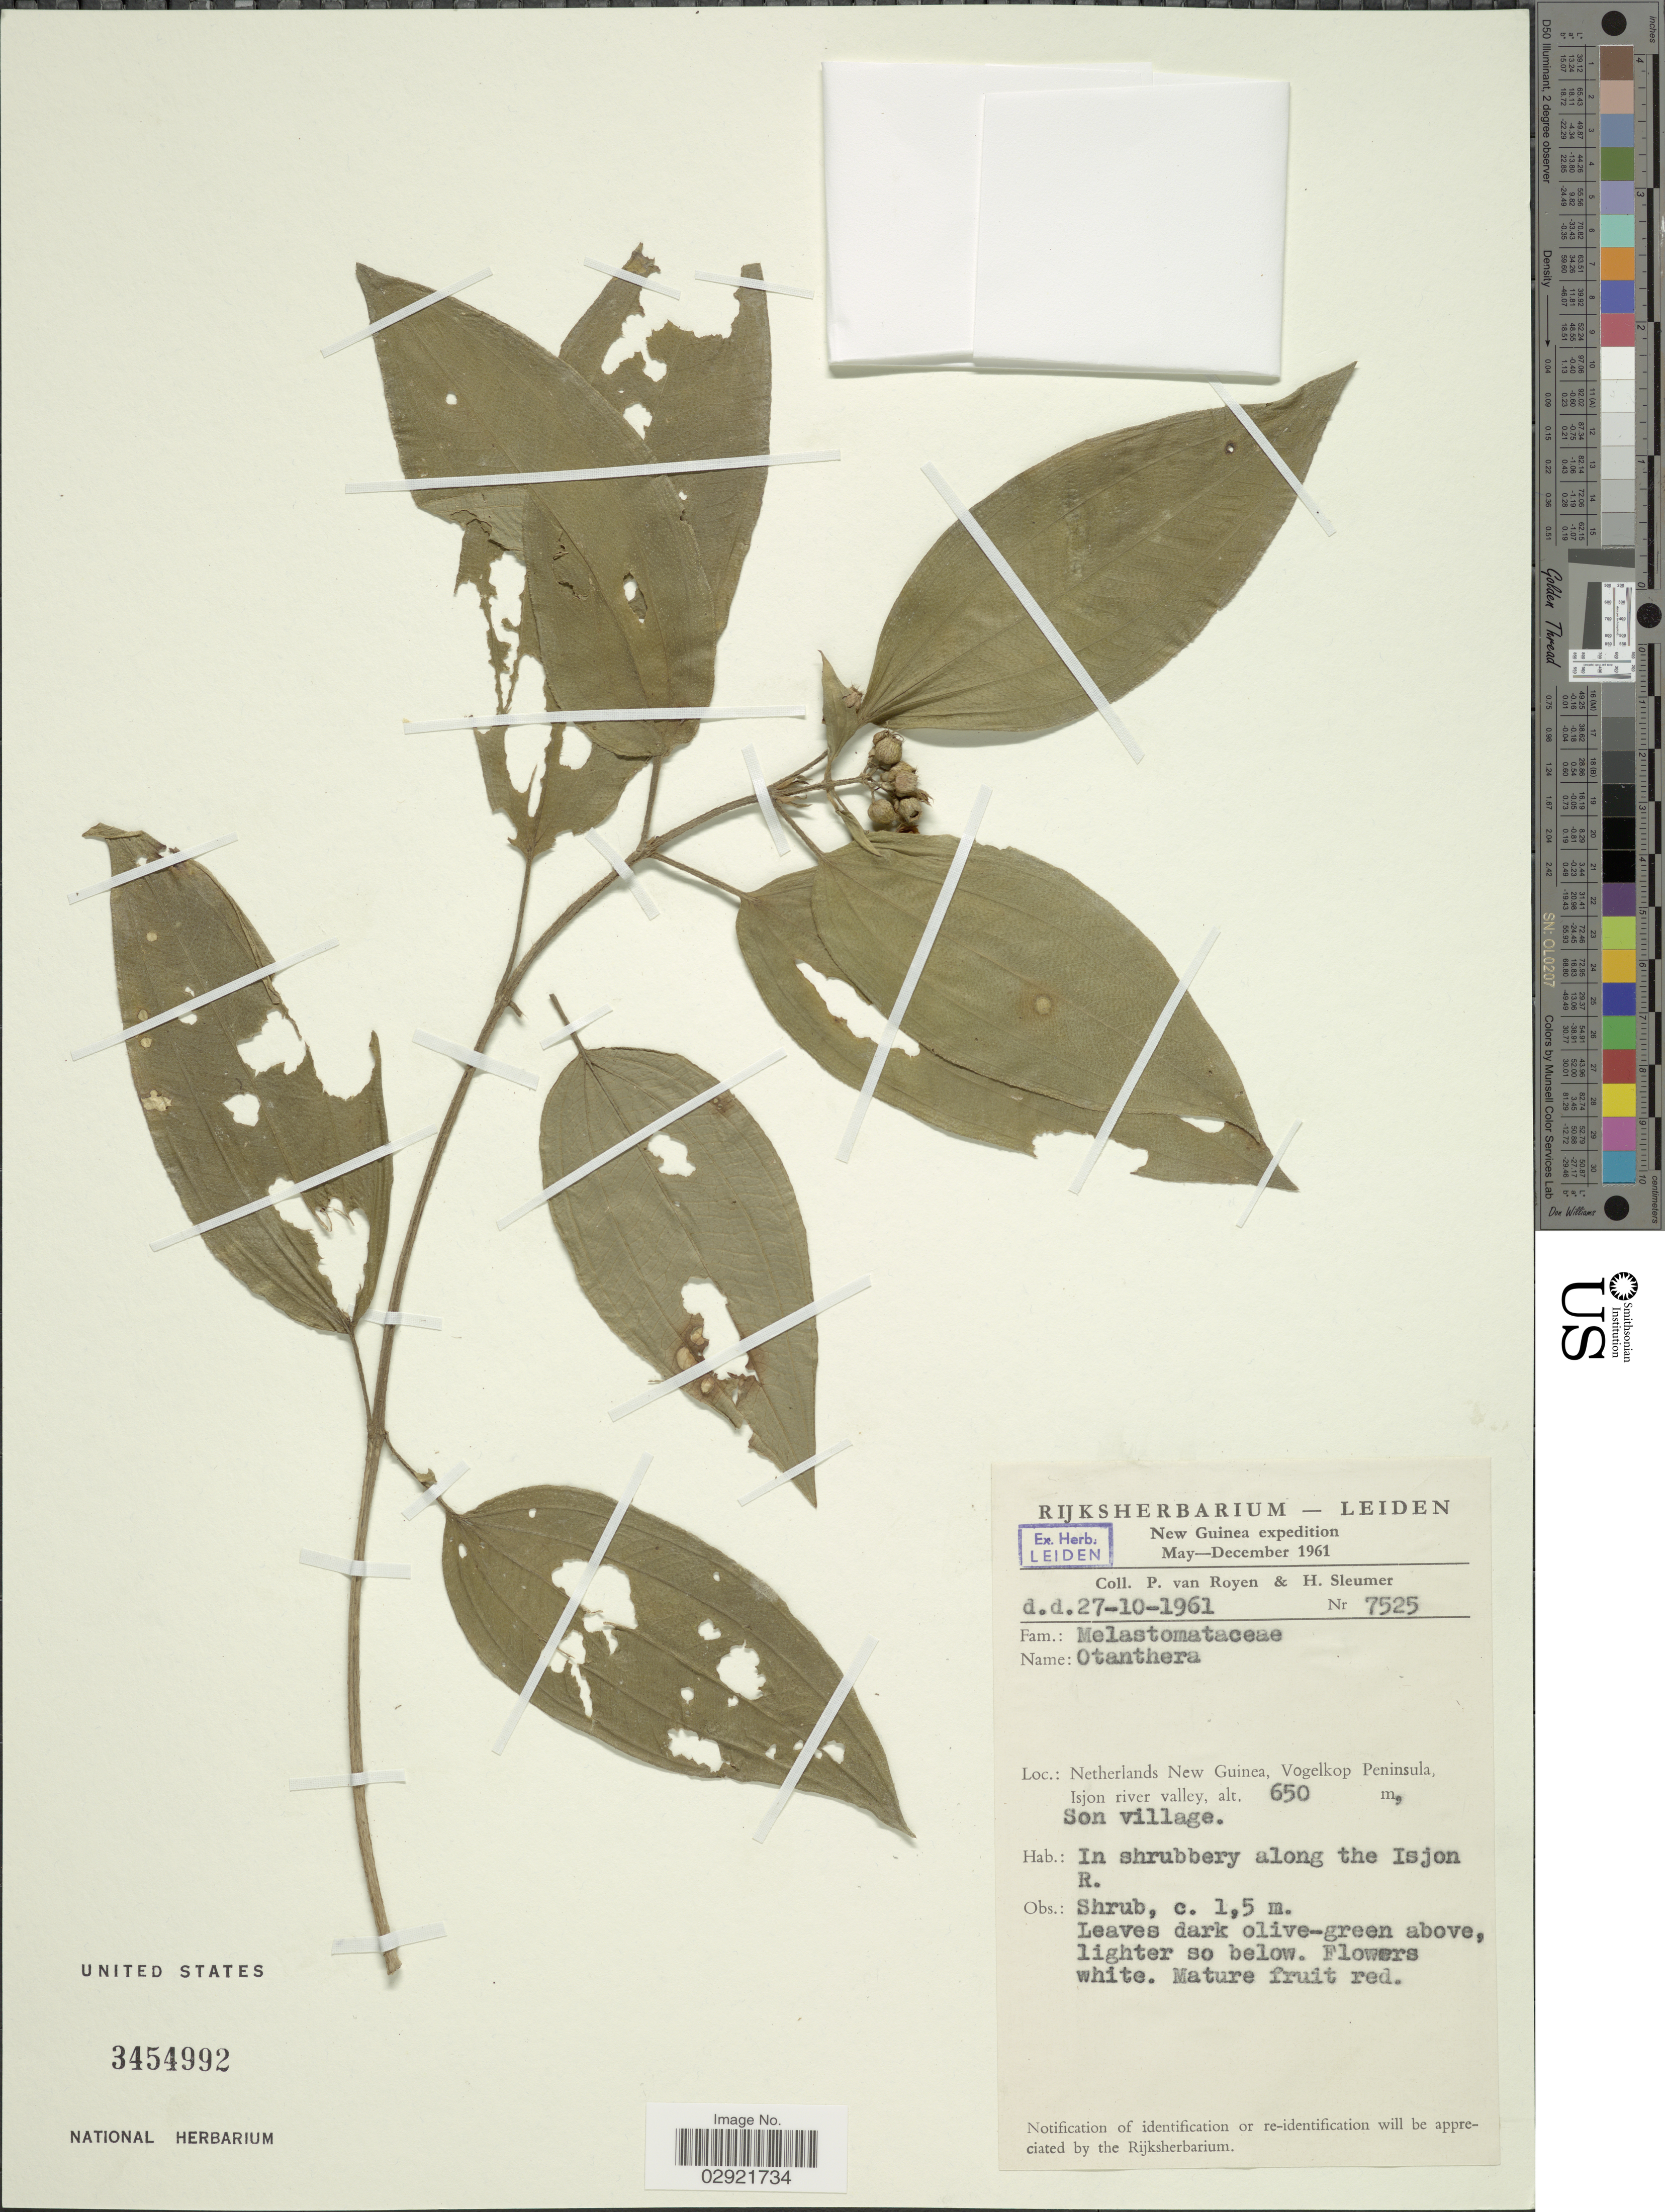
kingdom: Plantae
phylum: Tracheophyta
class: Magnoliopsida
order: Myrtales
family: Melastomataceae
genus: Melastoma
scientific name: Melastoma sp.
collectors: P. van Royen & H. O. Sleumer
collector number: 7525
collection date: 1961-10-27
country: Indonesia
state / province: Papua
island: New Guinea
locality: Netherlands New Guinea, Vogelkop Peninsula, Isjon river valley. Son village.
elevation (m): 650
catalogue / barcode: US 3454992